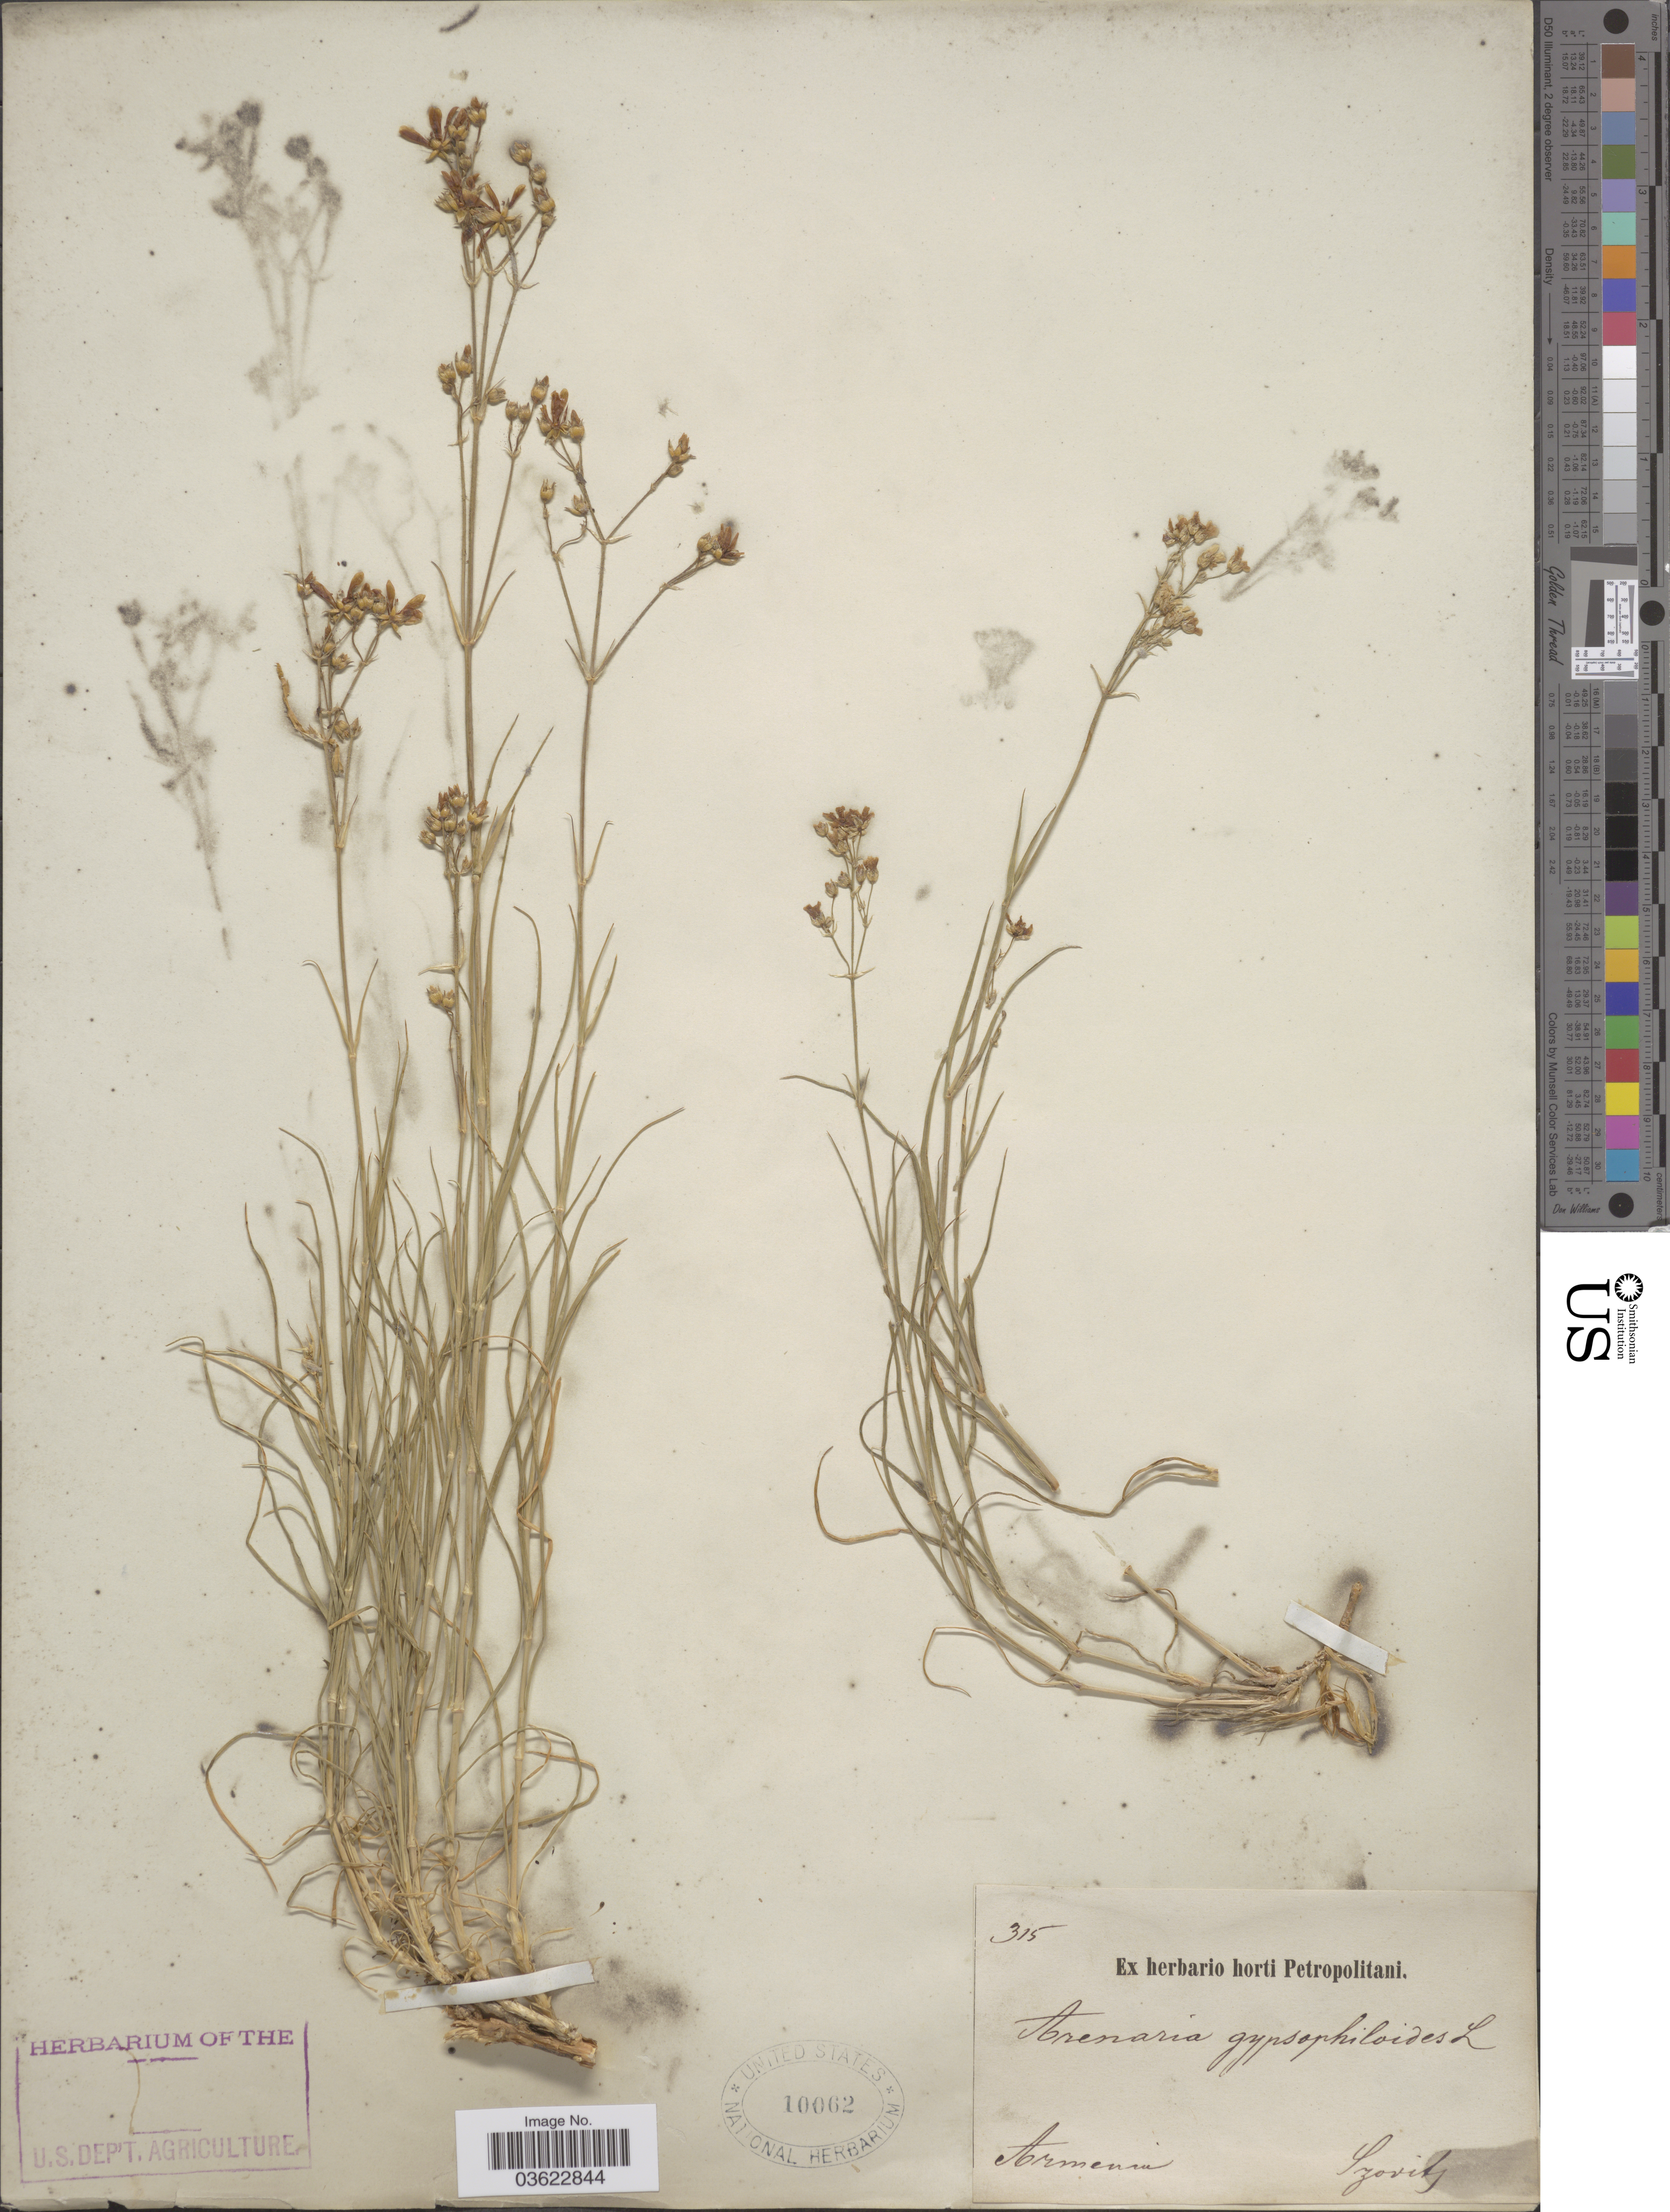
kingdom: Plantae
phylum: Tracheophyta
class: Magnoliopsida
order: Caryophyllales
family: Caryophyllaceae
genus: Eremogone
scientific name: Eremogone gypsophiloides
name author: (L.) Fenzl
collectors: Szovits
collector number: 315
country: Armenia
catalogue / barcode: US 10062